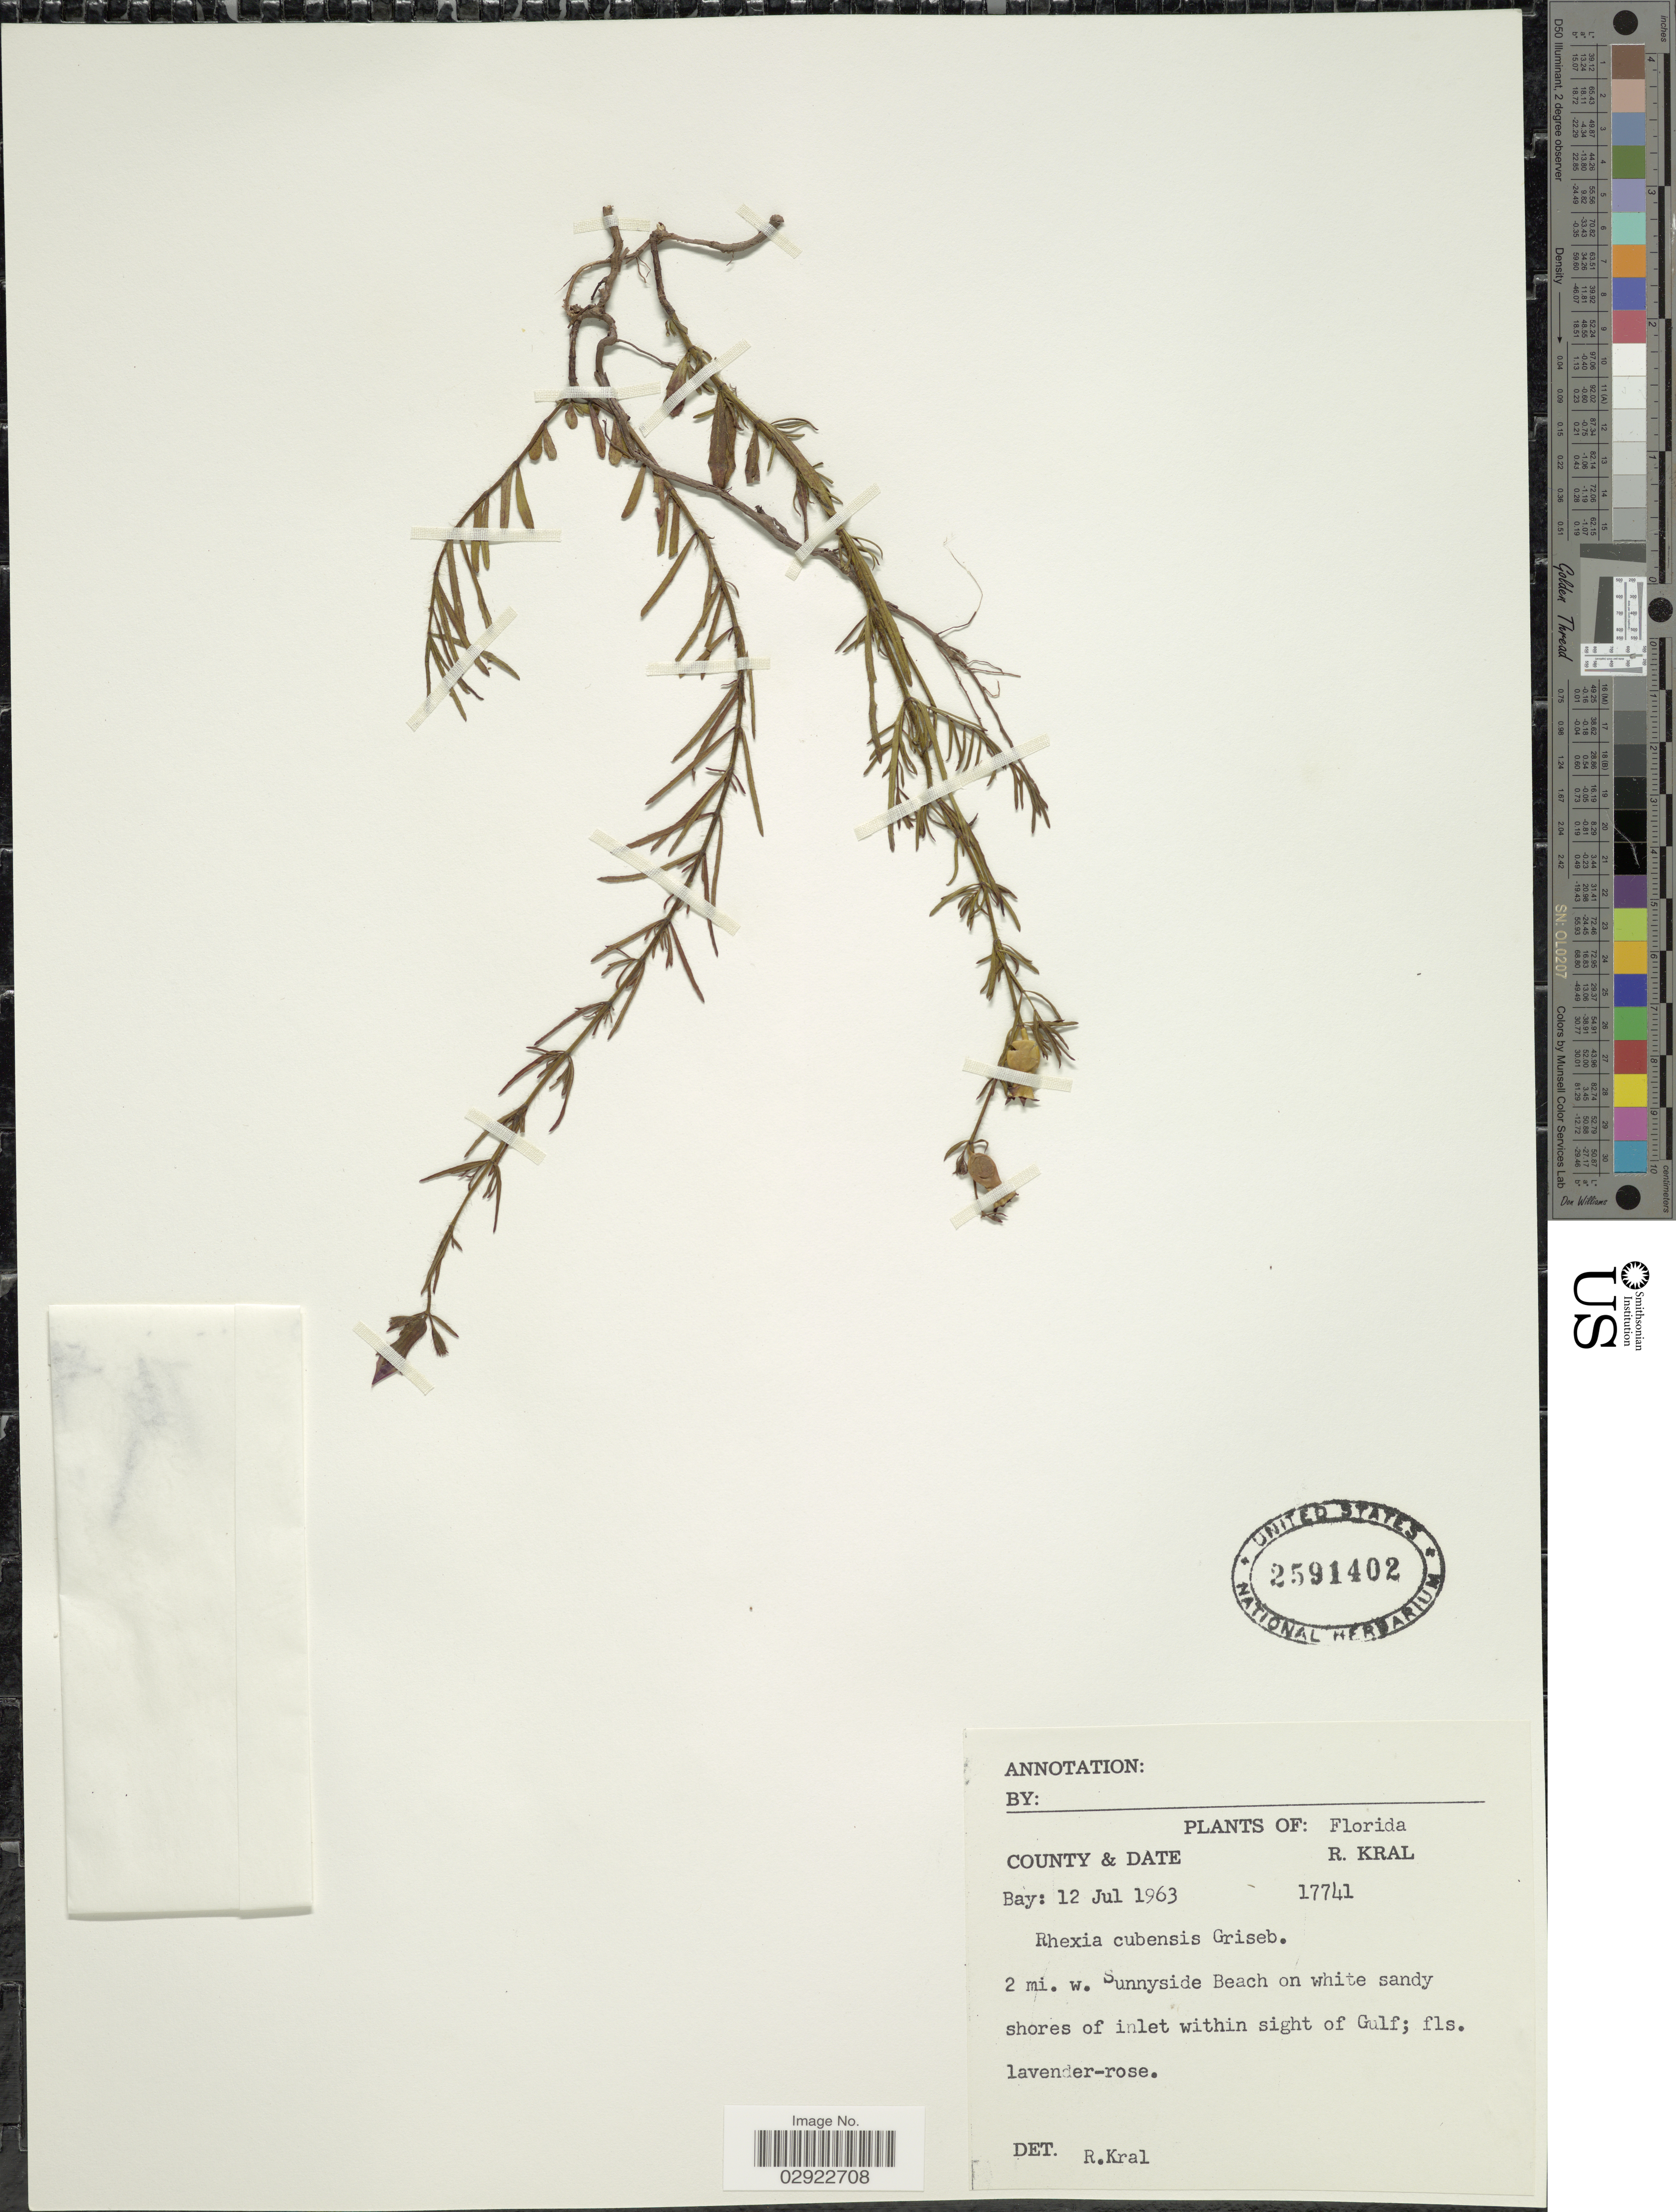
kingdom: Plantae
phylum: Tracheophyta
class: Magnoliopsida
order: Myrtales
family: Melastomataceae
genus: Rhexia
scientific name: Rhexia cubensis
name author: Griseb.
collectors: R. Kral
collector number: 17741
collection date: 1963-07-12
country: United States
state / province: Florida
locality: Bay County. 2 mi. w. Sunnyside Beach on white sandy shores of inlet within sight of Gulf.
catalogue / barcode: US 2591402